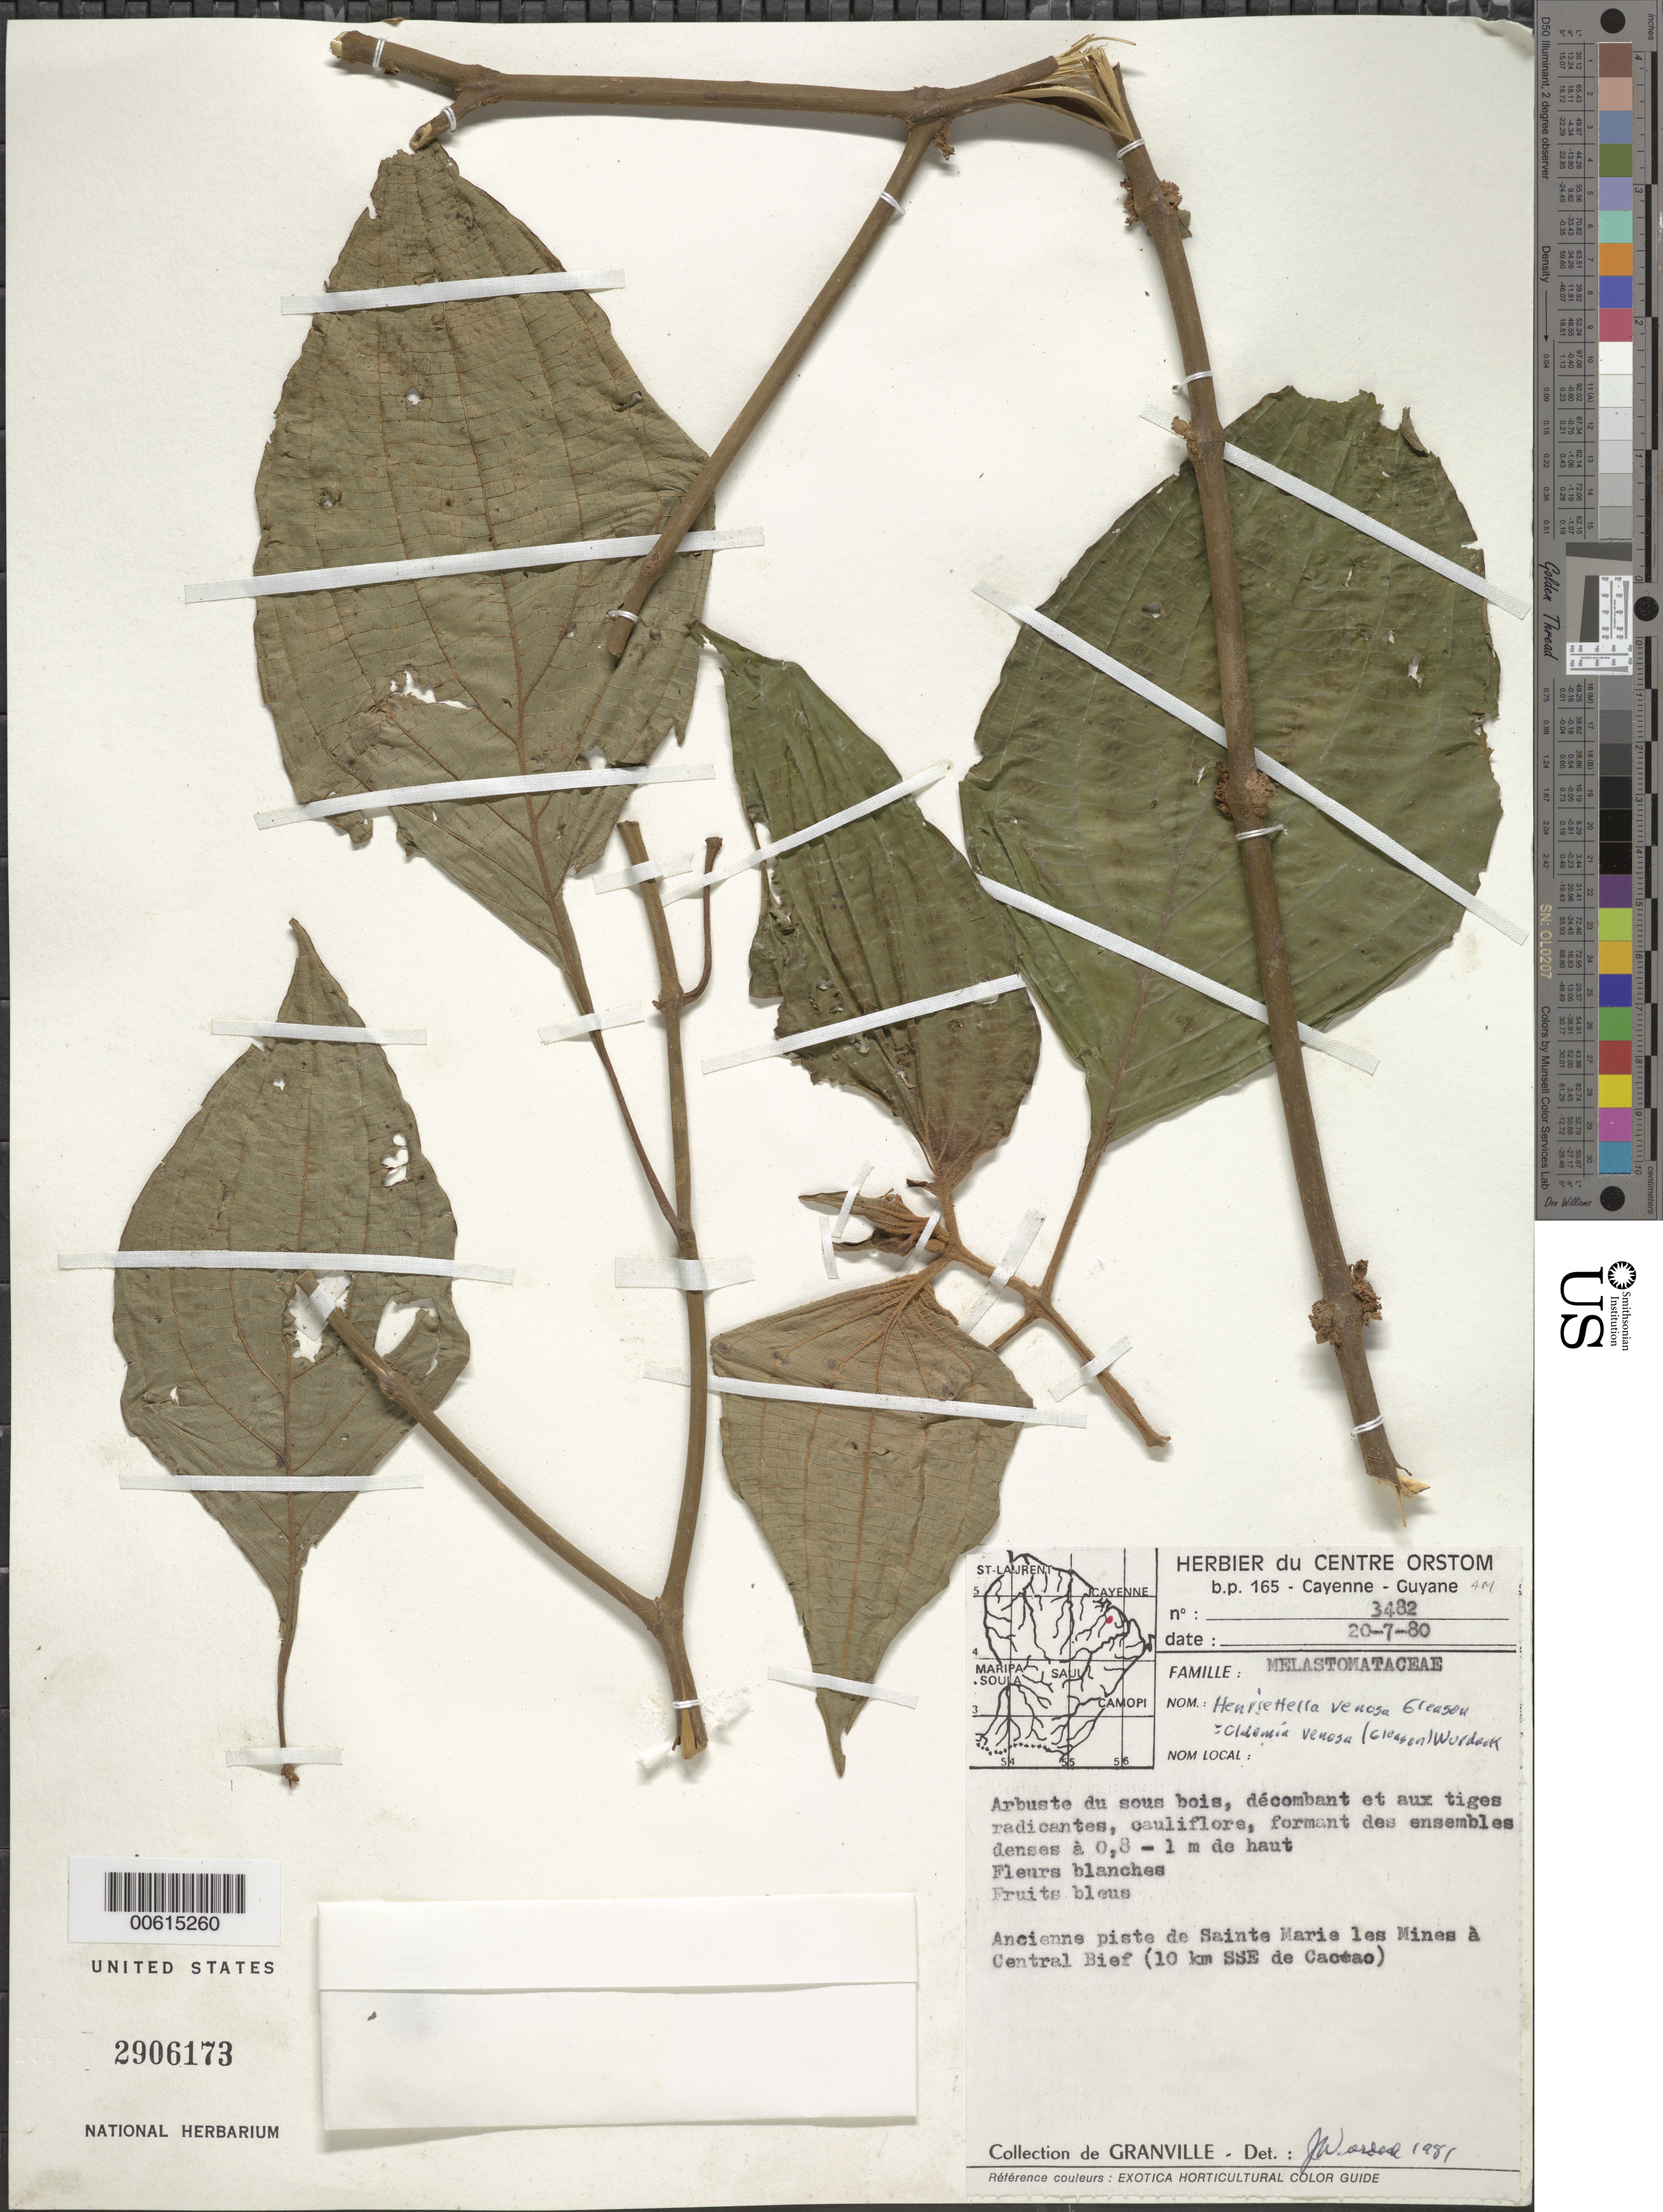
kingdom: Plantae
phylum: Tracheophyta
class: Magnoliopsida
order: Myrtales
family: Melastomataceae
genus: Clidemia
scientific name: Clidemia venosa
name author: (Gleason) Wurdack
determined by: Wurdack, John J., (US), US (UNITED STATES)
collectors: J.-J. de Granville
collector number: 3482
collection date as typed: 20-Jul-80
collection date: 1980-07-20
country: French Guiana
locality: Montagne Cacao, 10 km SSE of, ancienne piste de Sainte Marie les Mines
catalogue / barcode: US 2906173